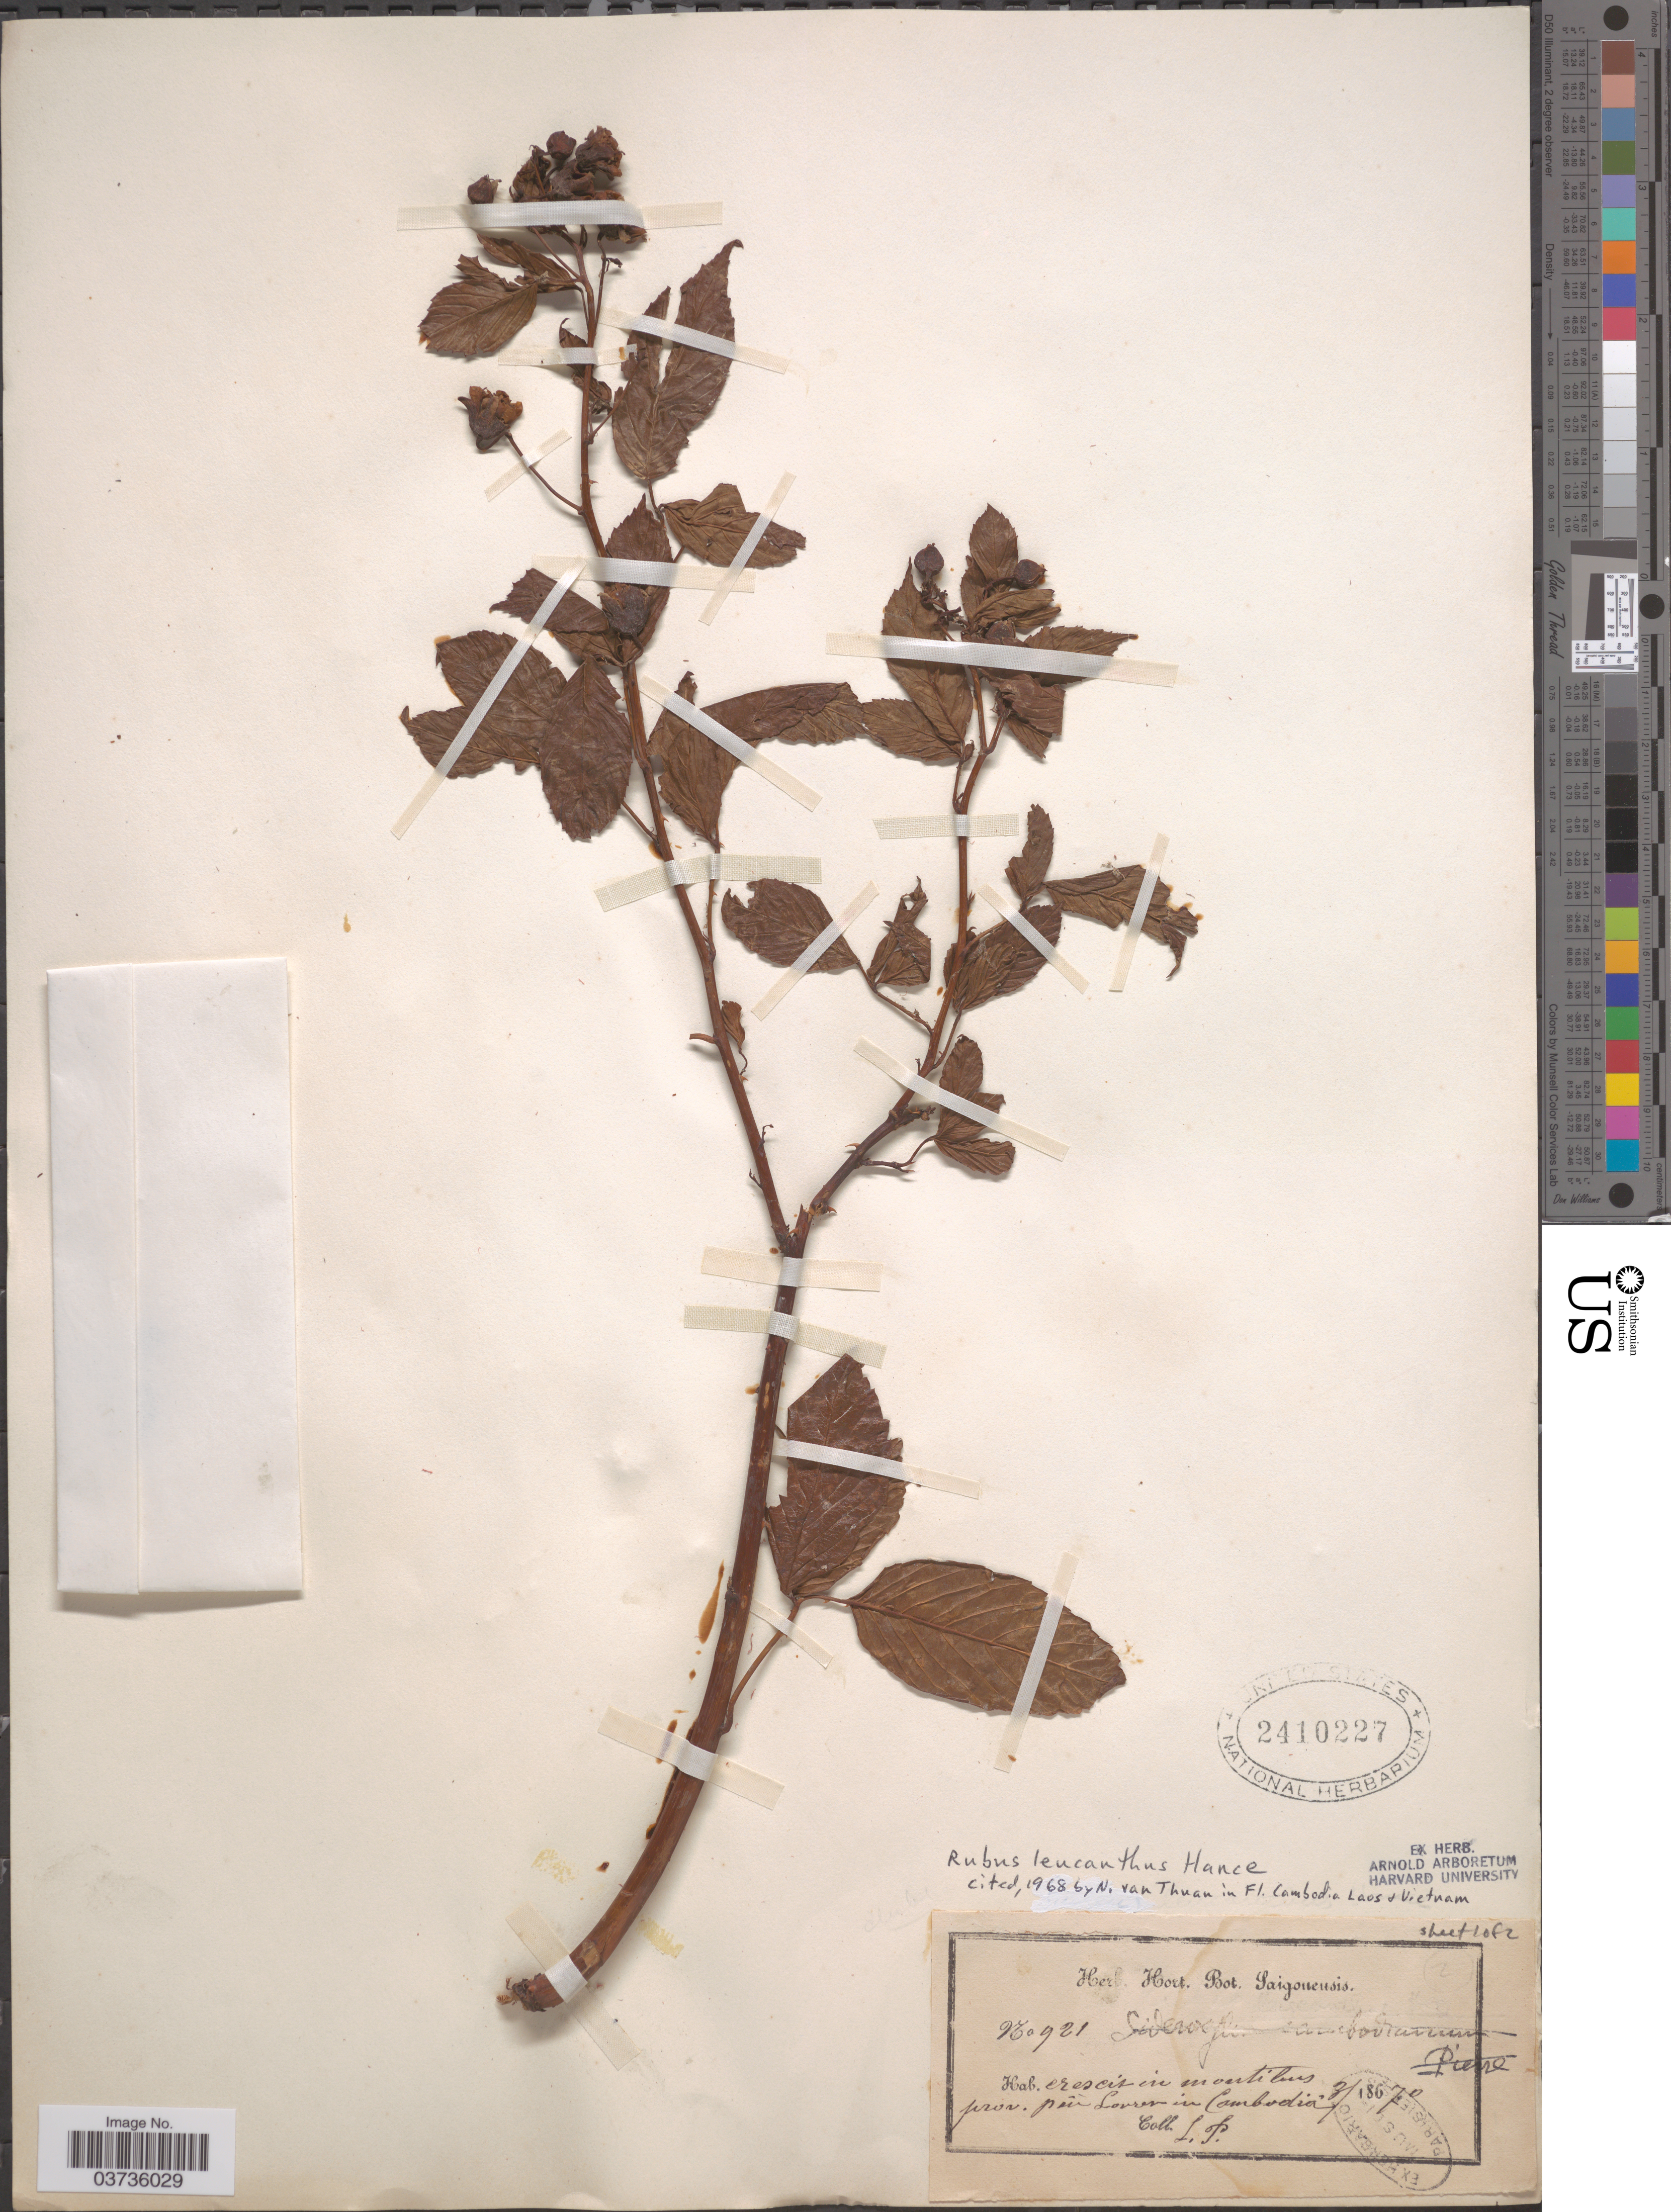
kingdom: Plantae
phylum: Tracheophyta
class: Magnoliopsida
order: Rosales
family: Rosaceae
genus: Rubus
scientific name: Rubus leucanthus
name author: Hance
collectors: L. P.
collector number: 921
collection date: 1870-03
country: Cambodia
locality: Prov. près [interpreted] Lovrer [interpreted] in Cambodia.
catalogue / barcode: US 2410227